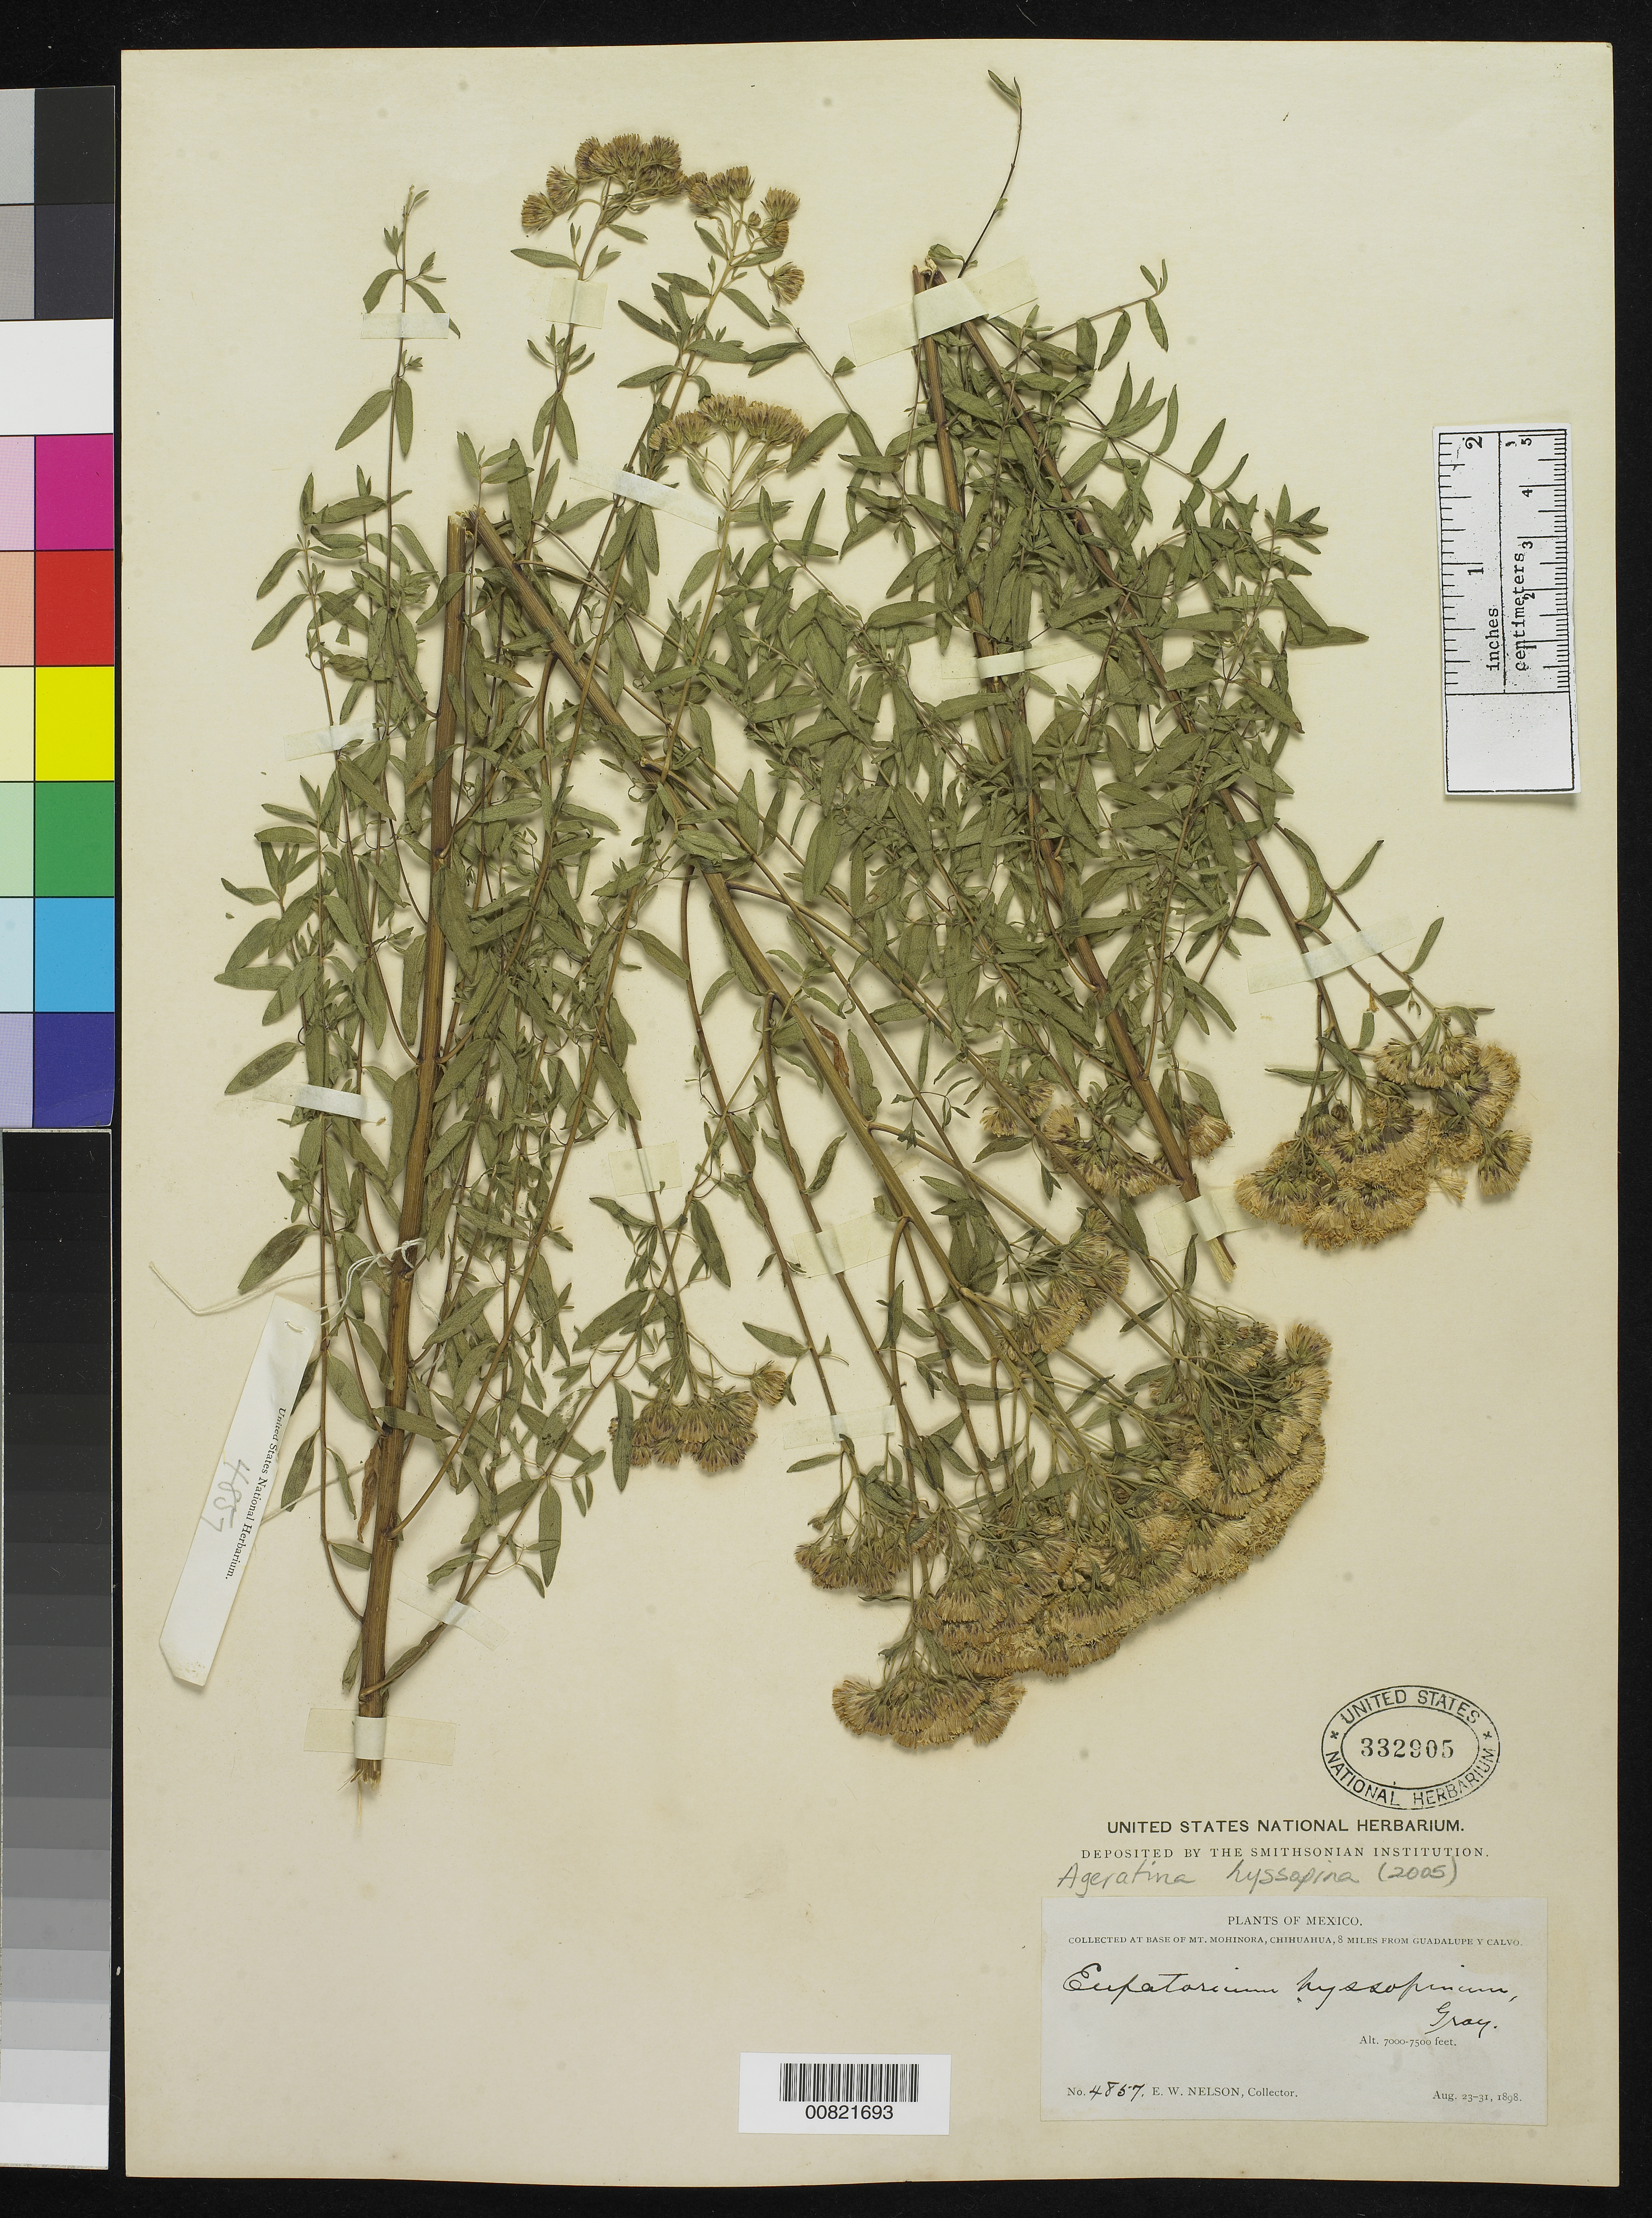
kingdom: Plantae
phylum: Tracheophyta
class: Magnoliopsida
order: Asterales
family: Asteraceae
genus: Ageratina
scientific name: Ageratina hyssopina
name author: (A. Gray) R.M. King & H. Rob.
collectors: E. W. Nelson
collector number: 4857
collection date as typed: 23 Aug 1898 to 31 Aug 1898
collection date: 1898-08-23/1898-08-31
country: Mexico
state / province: Chihuahua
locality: Base of Mt. Mohinora, Chihuahua, 8 miles from Guadalupe y Calvo.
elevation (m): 2134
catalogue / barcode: US 332905